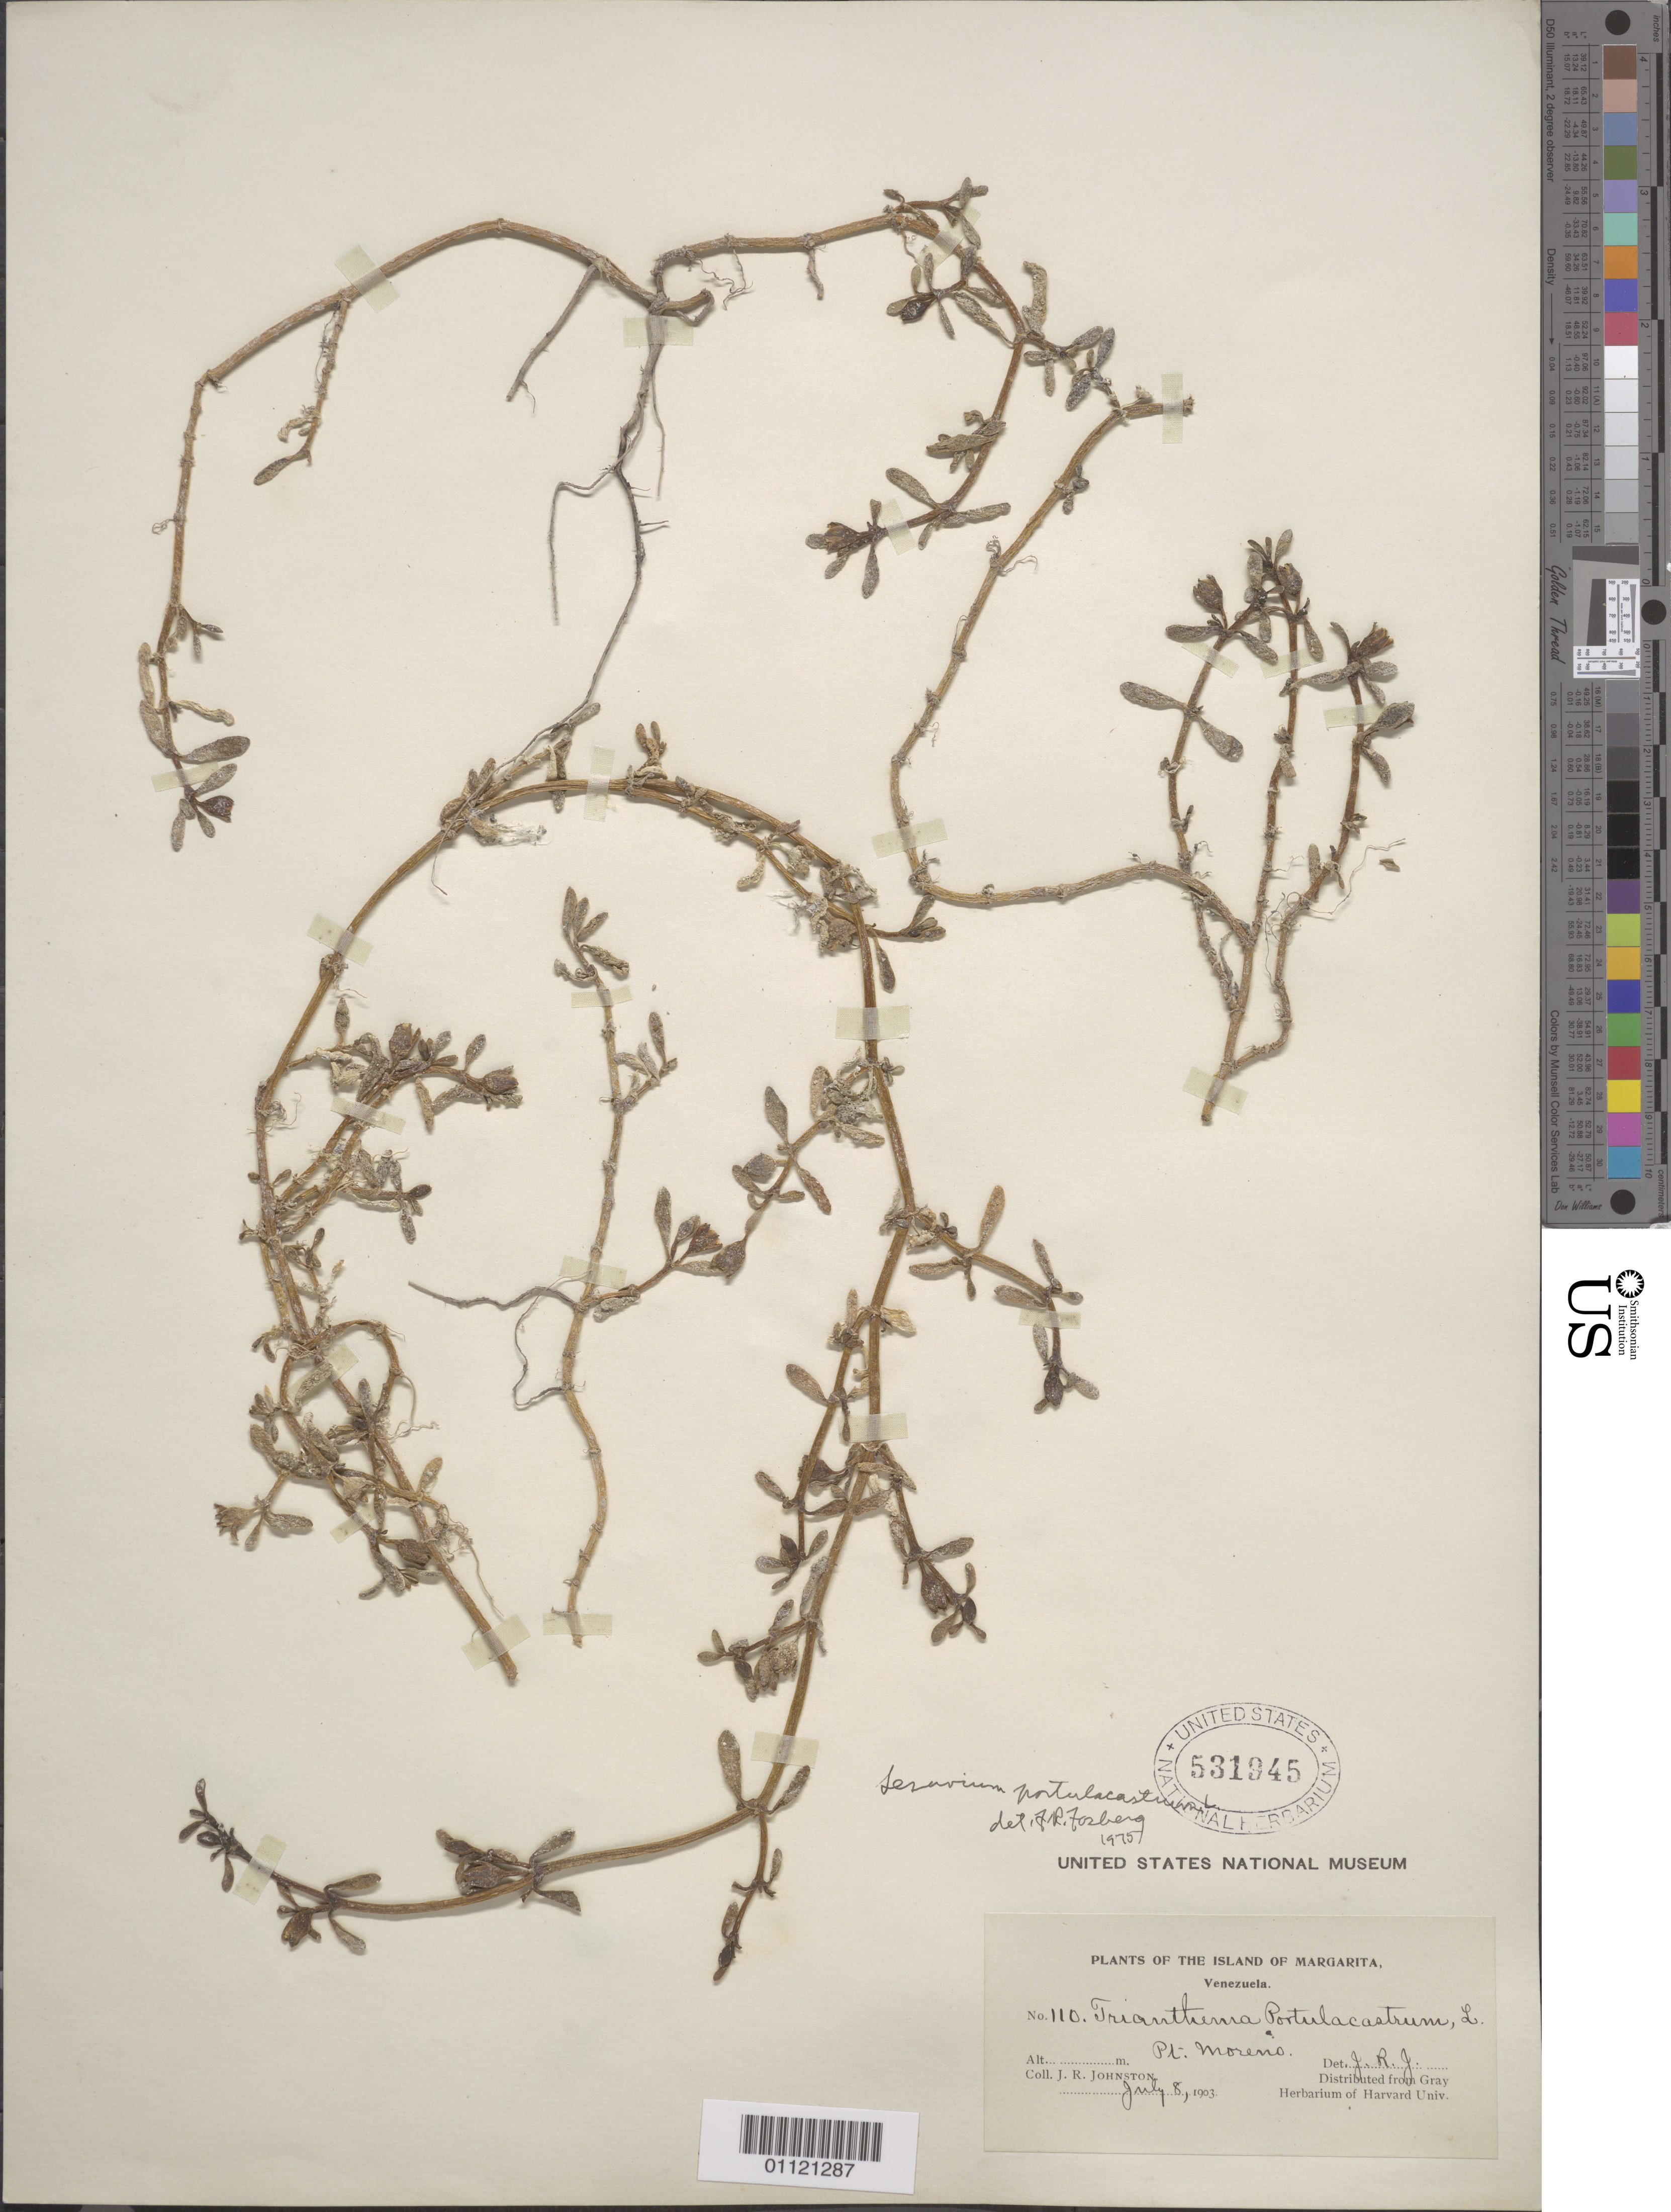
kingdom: Plantae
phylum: Tracheophyta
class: Magnoliopsida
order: Caryophyllales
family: Aizoaceae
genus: Sesuvium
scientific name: Sesuvium portulacastrum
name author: (L.) L.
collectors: J. Johnston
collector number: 110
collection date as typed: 08 Jul 1903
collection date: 1903-07-08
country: Venezuela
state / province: Nueva Esparta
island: Margarita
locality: Pt. Moreno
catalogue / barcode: US 531945